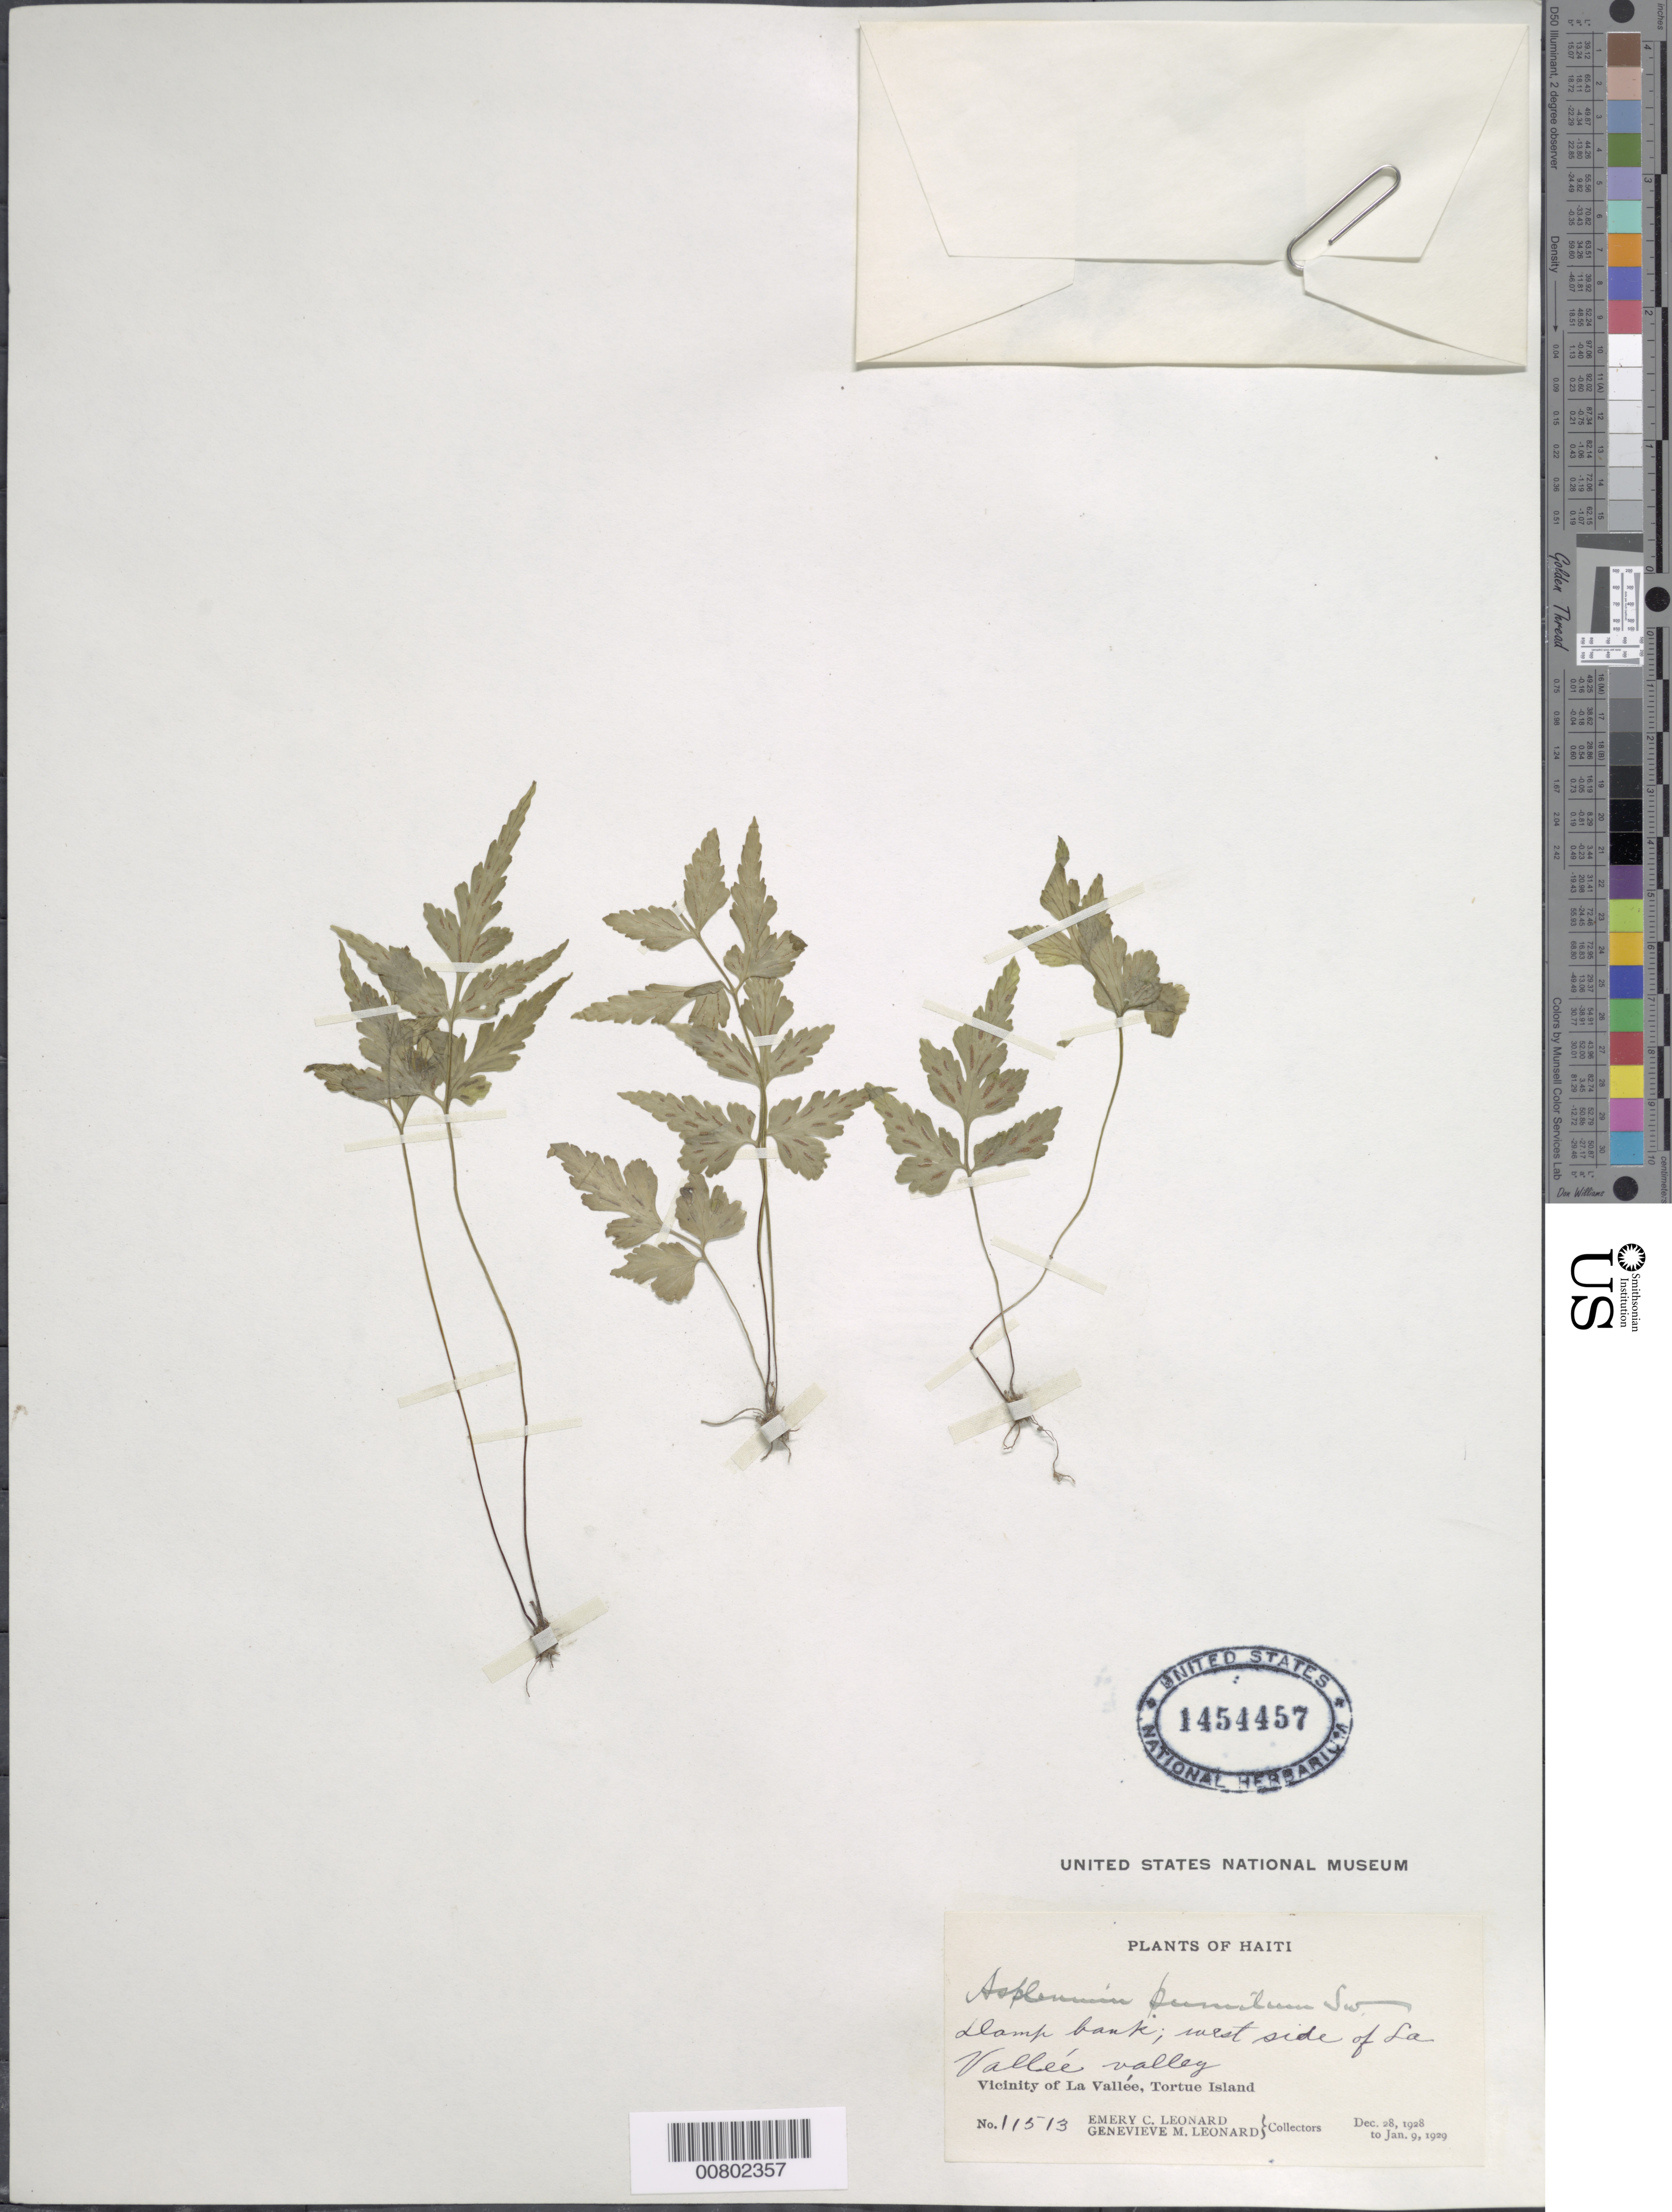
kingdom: Plantae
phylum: Tracheophyta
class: Polypodiopsida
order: Polypodiales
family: Aspleniaceae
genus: Asplenium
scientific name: Asplenium pumilum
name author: Sw.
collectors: E. C. Leonard & G. M. Leonard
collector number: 11513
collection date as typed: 28 Dec 1928 to 09 Jan 1929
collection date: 1928-12-28/1929-01-09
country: Haiti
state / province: Nord-Óuest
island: Île de la Tortue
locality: Tortue Island, W side of La Vallée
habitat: Damp bank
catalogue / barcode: US 1454457